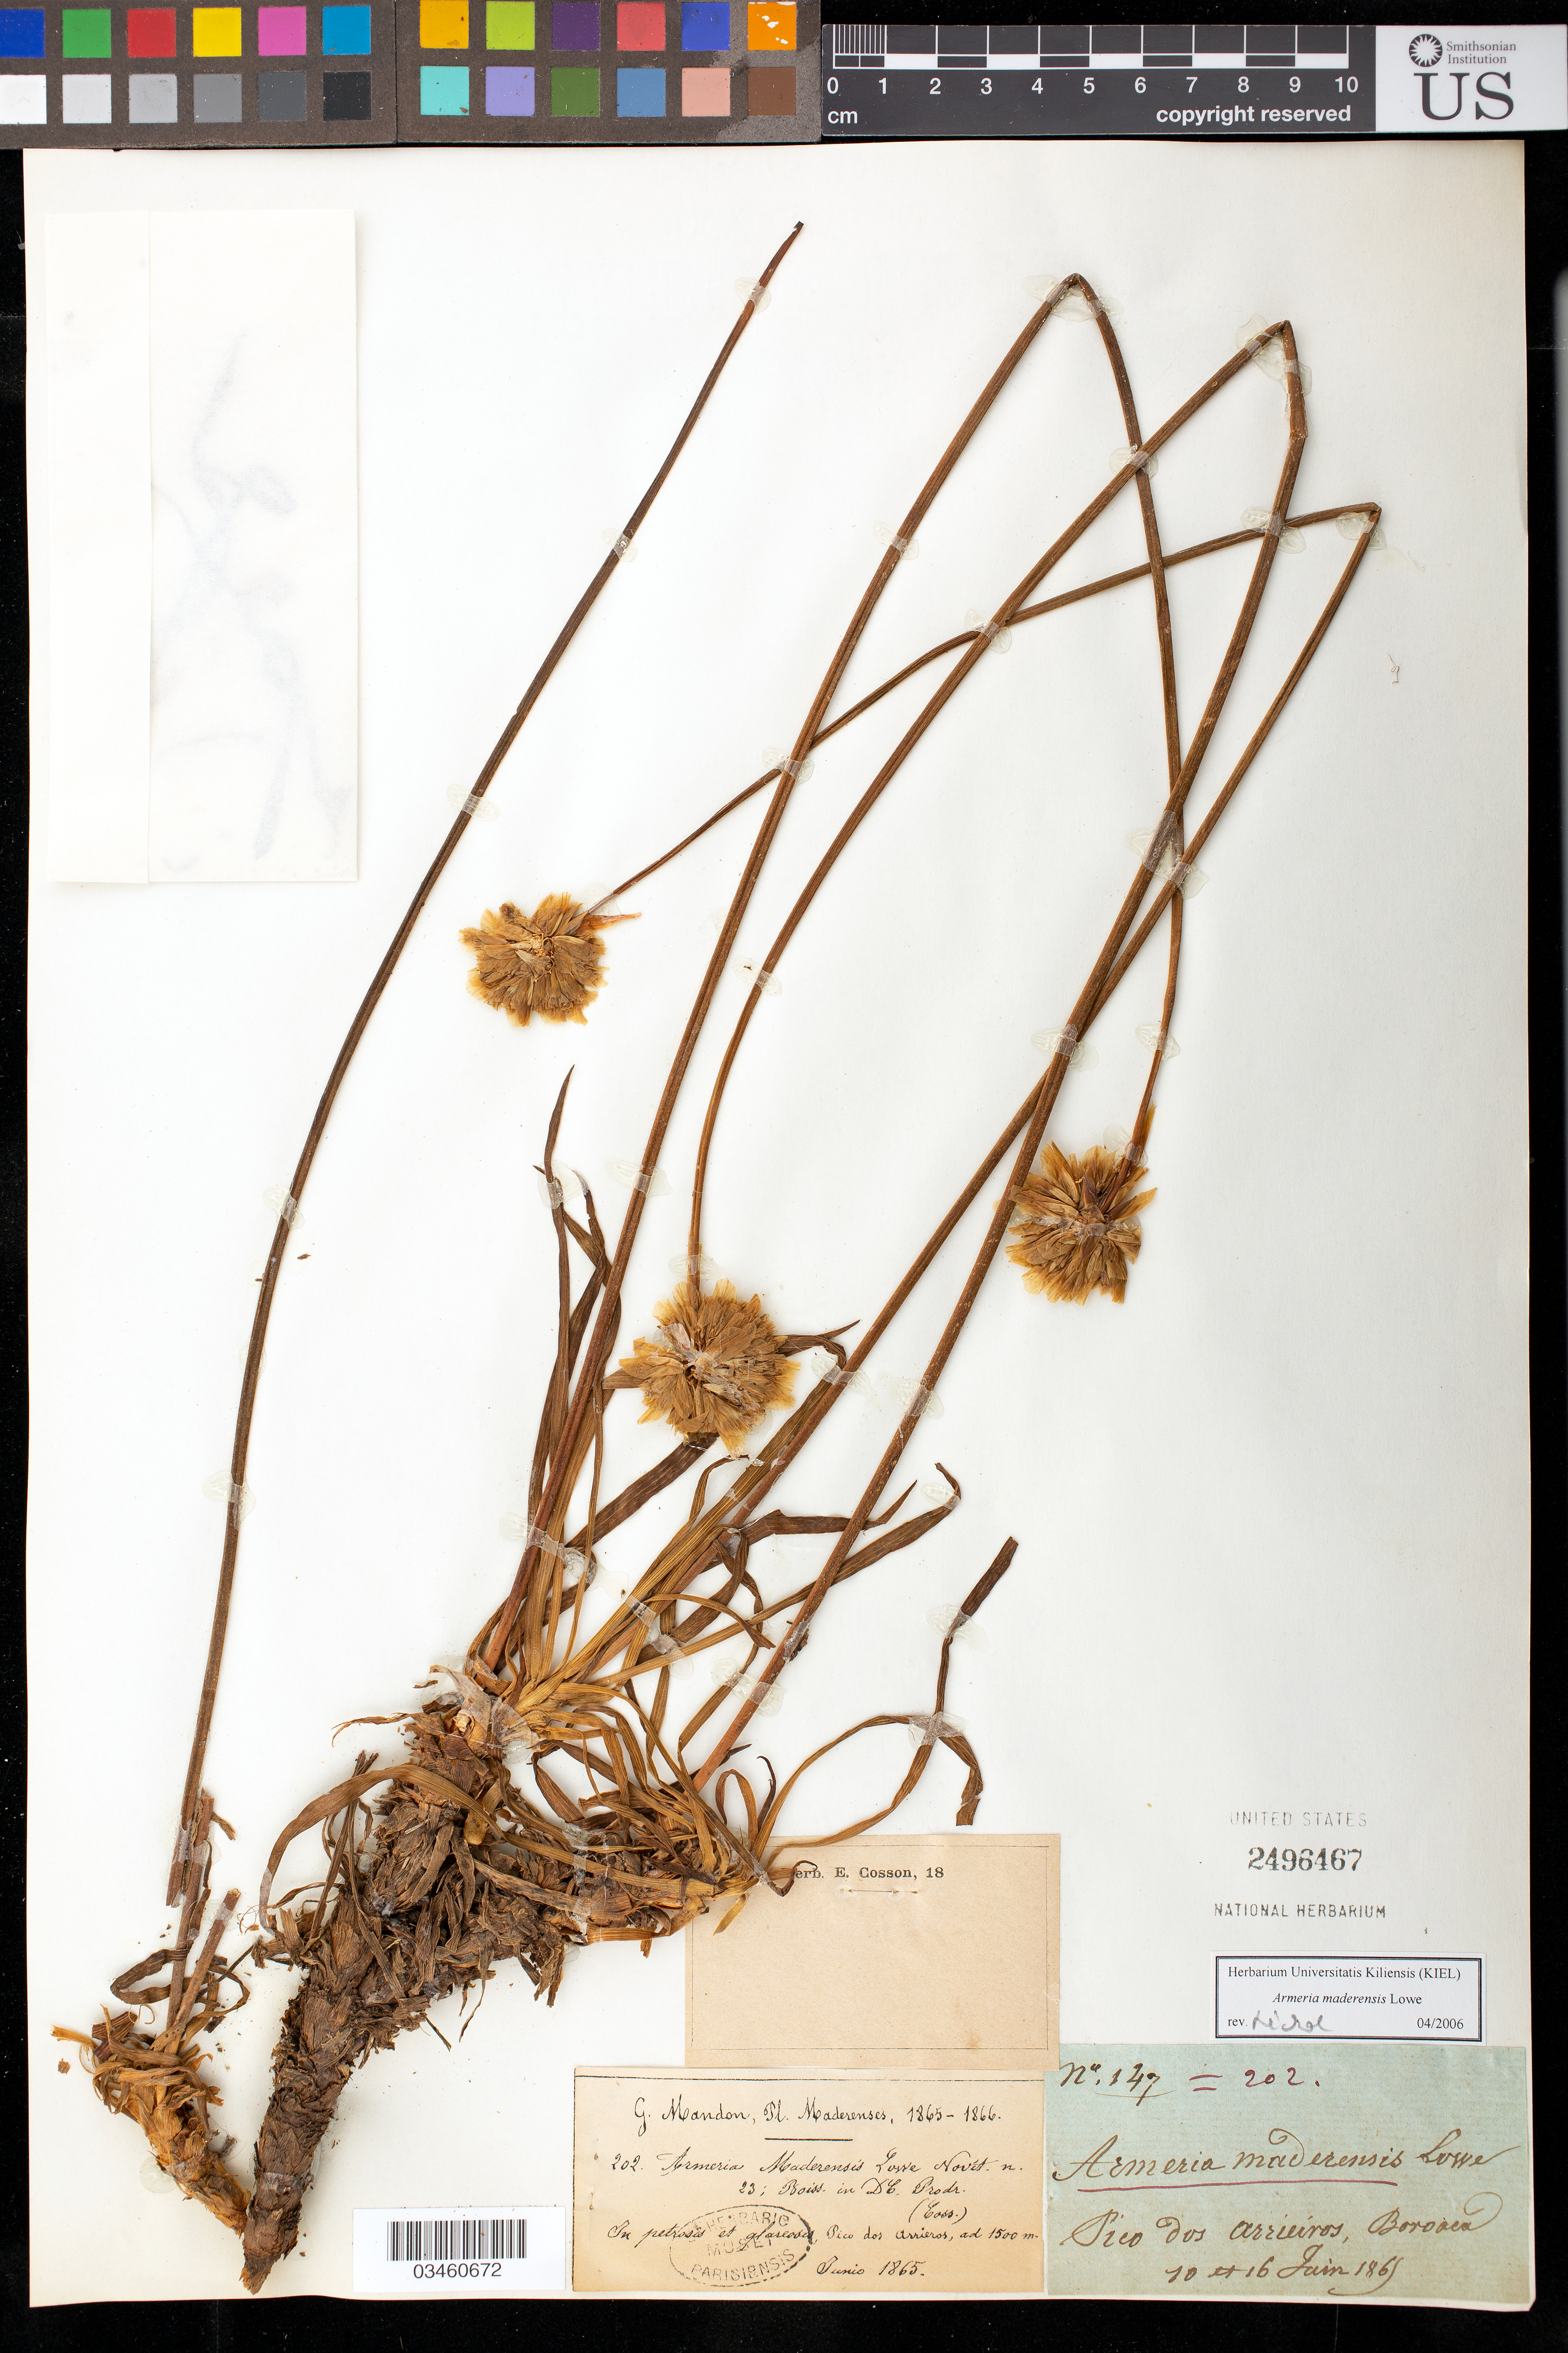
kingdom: Plantae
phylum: Tracheophyta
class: Magnoliopsida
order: Caryophyllales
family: Plumbaginaceae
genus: Armeria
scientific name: Armeria maderensis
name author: E.N. Lowe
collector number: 202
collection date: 1865-06-10/1865-06-16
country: Romania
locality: Pico dos Arrieros, Boroaia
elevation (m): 1500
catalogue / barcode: US 2496467